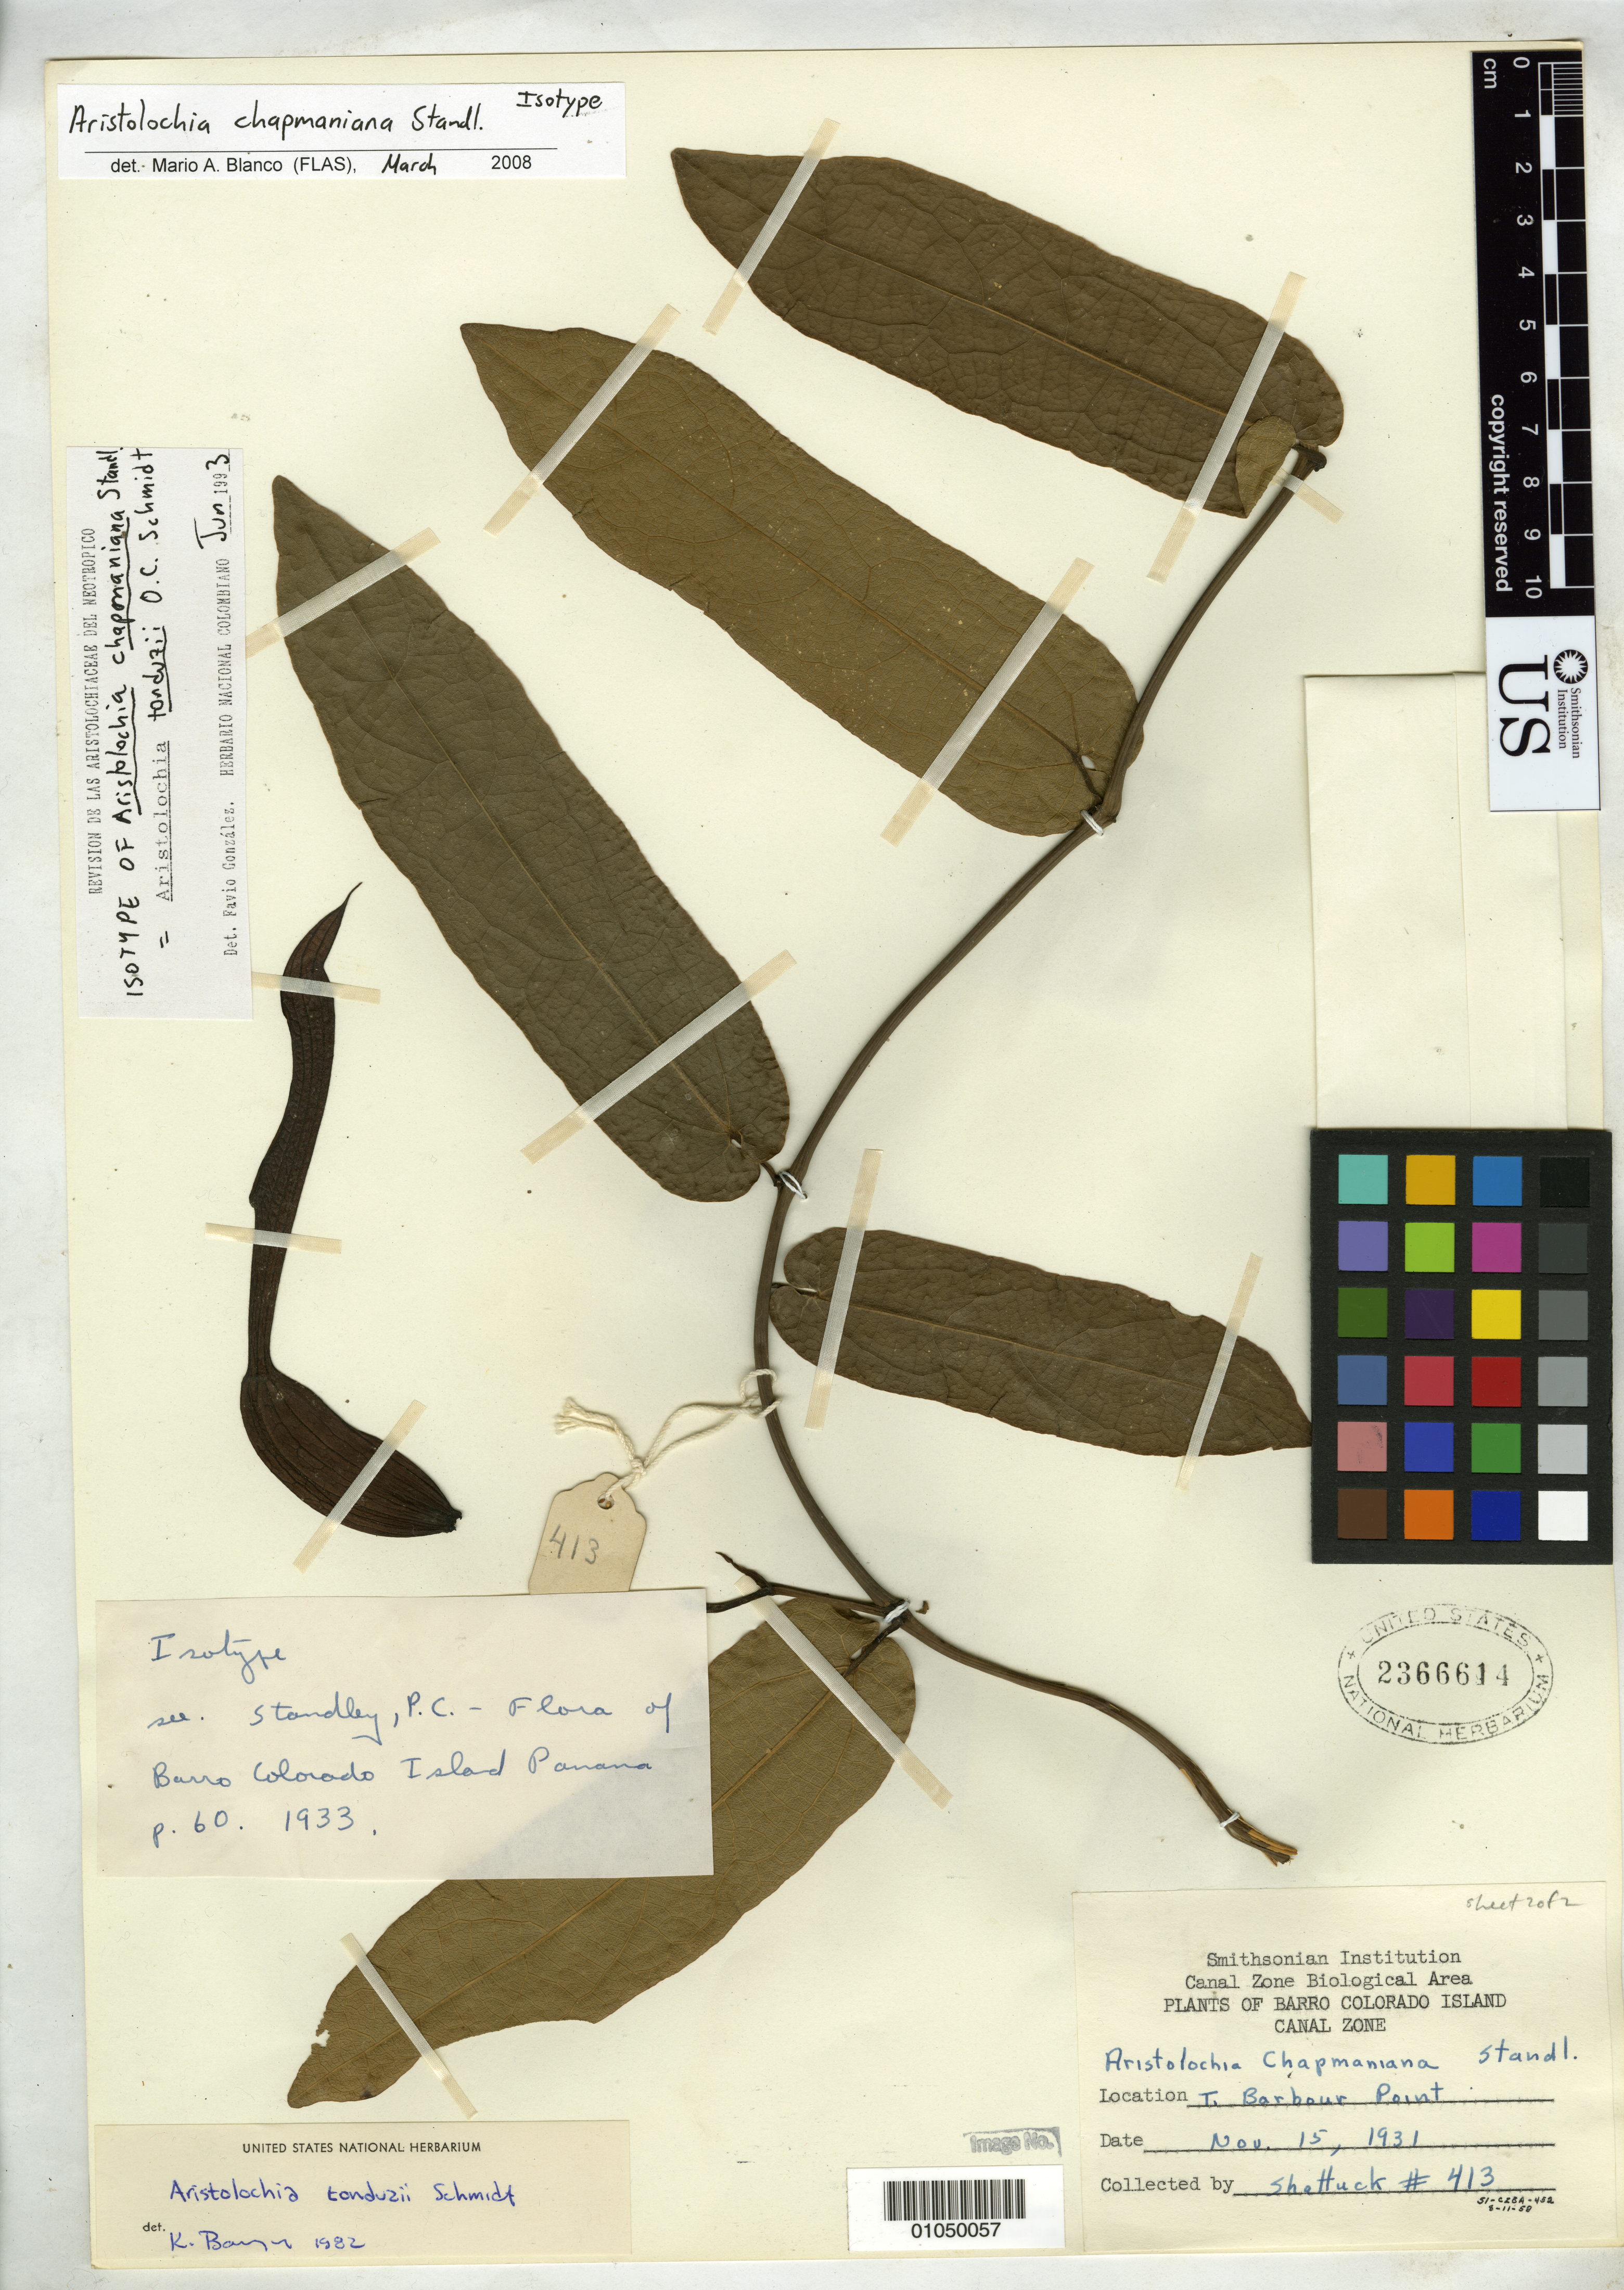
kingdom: Plantae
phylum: Tracheophyta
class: Magnoliopsida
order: Piperales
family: Aristolochiaceae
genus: Aristolochia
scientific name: Aristolochia chapmaniana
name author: Standl.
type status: Isotype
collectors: O. Shattuck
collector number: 413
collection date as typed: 15 Nov 1931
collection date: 1931-11-15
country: Panama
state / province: Panamá Oeste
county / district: Canal Zone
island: Barro Colorado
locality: Barbour Point.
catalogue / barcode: US 2366614